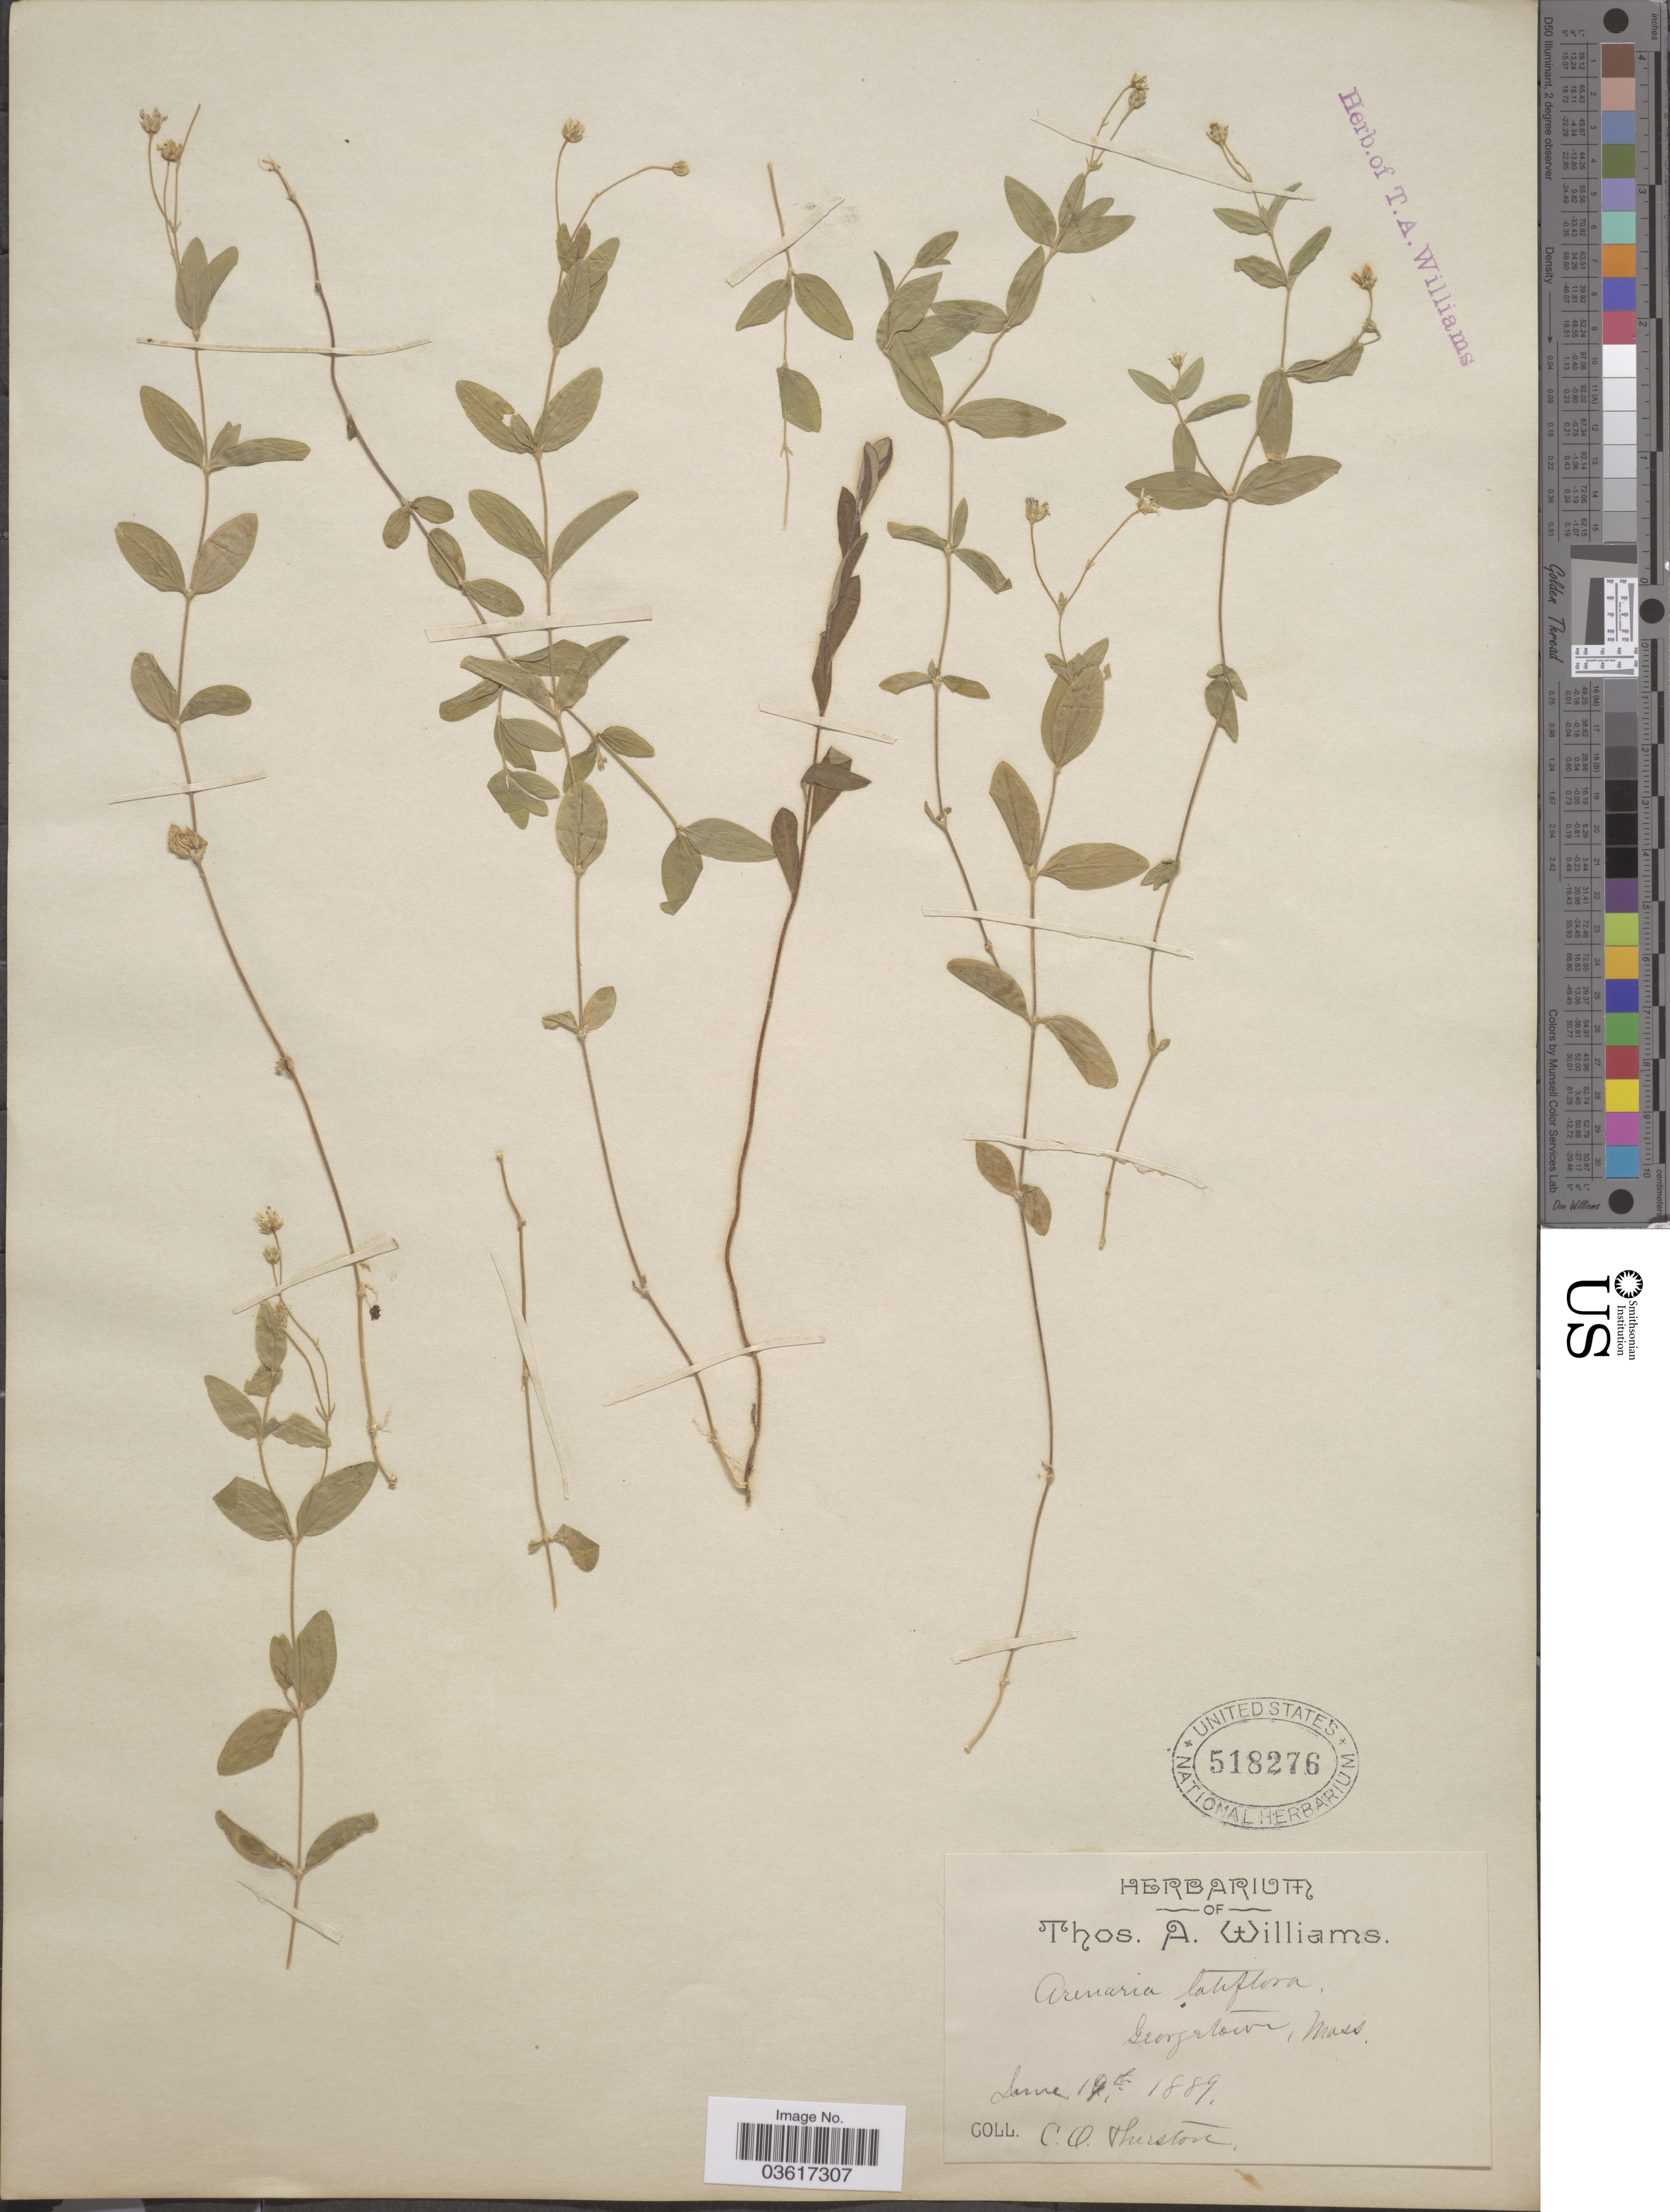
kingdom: Plantae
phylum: Tracheophyta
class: Magnoliopsida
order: Caryophyllales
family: Caryophyllaceae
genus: Moehringia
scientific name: Moehringia lateriflora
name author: (L.) Fenzl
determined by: Strong, Mark T., (BOT), Smithsonian Institution - National Museum of Natural History (UNITED STATES)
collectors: C. Thurston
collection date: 1889-06-19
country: United States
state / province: Massachusetts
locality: Georgetown.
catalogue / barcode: US 518276